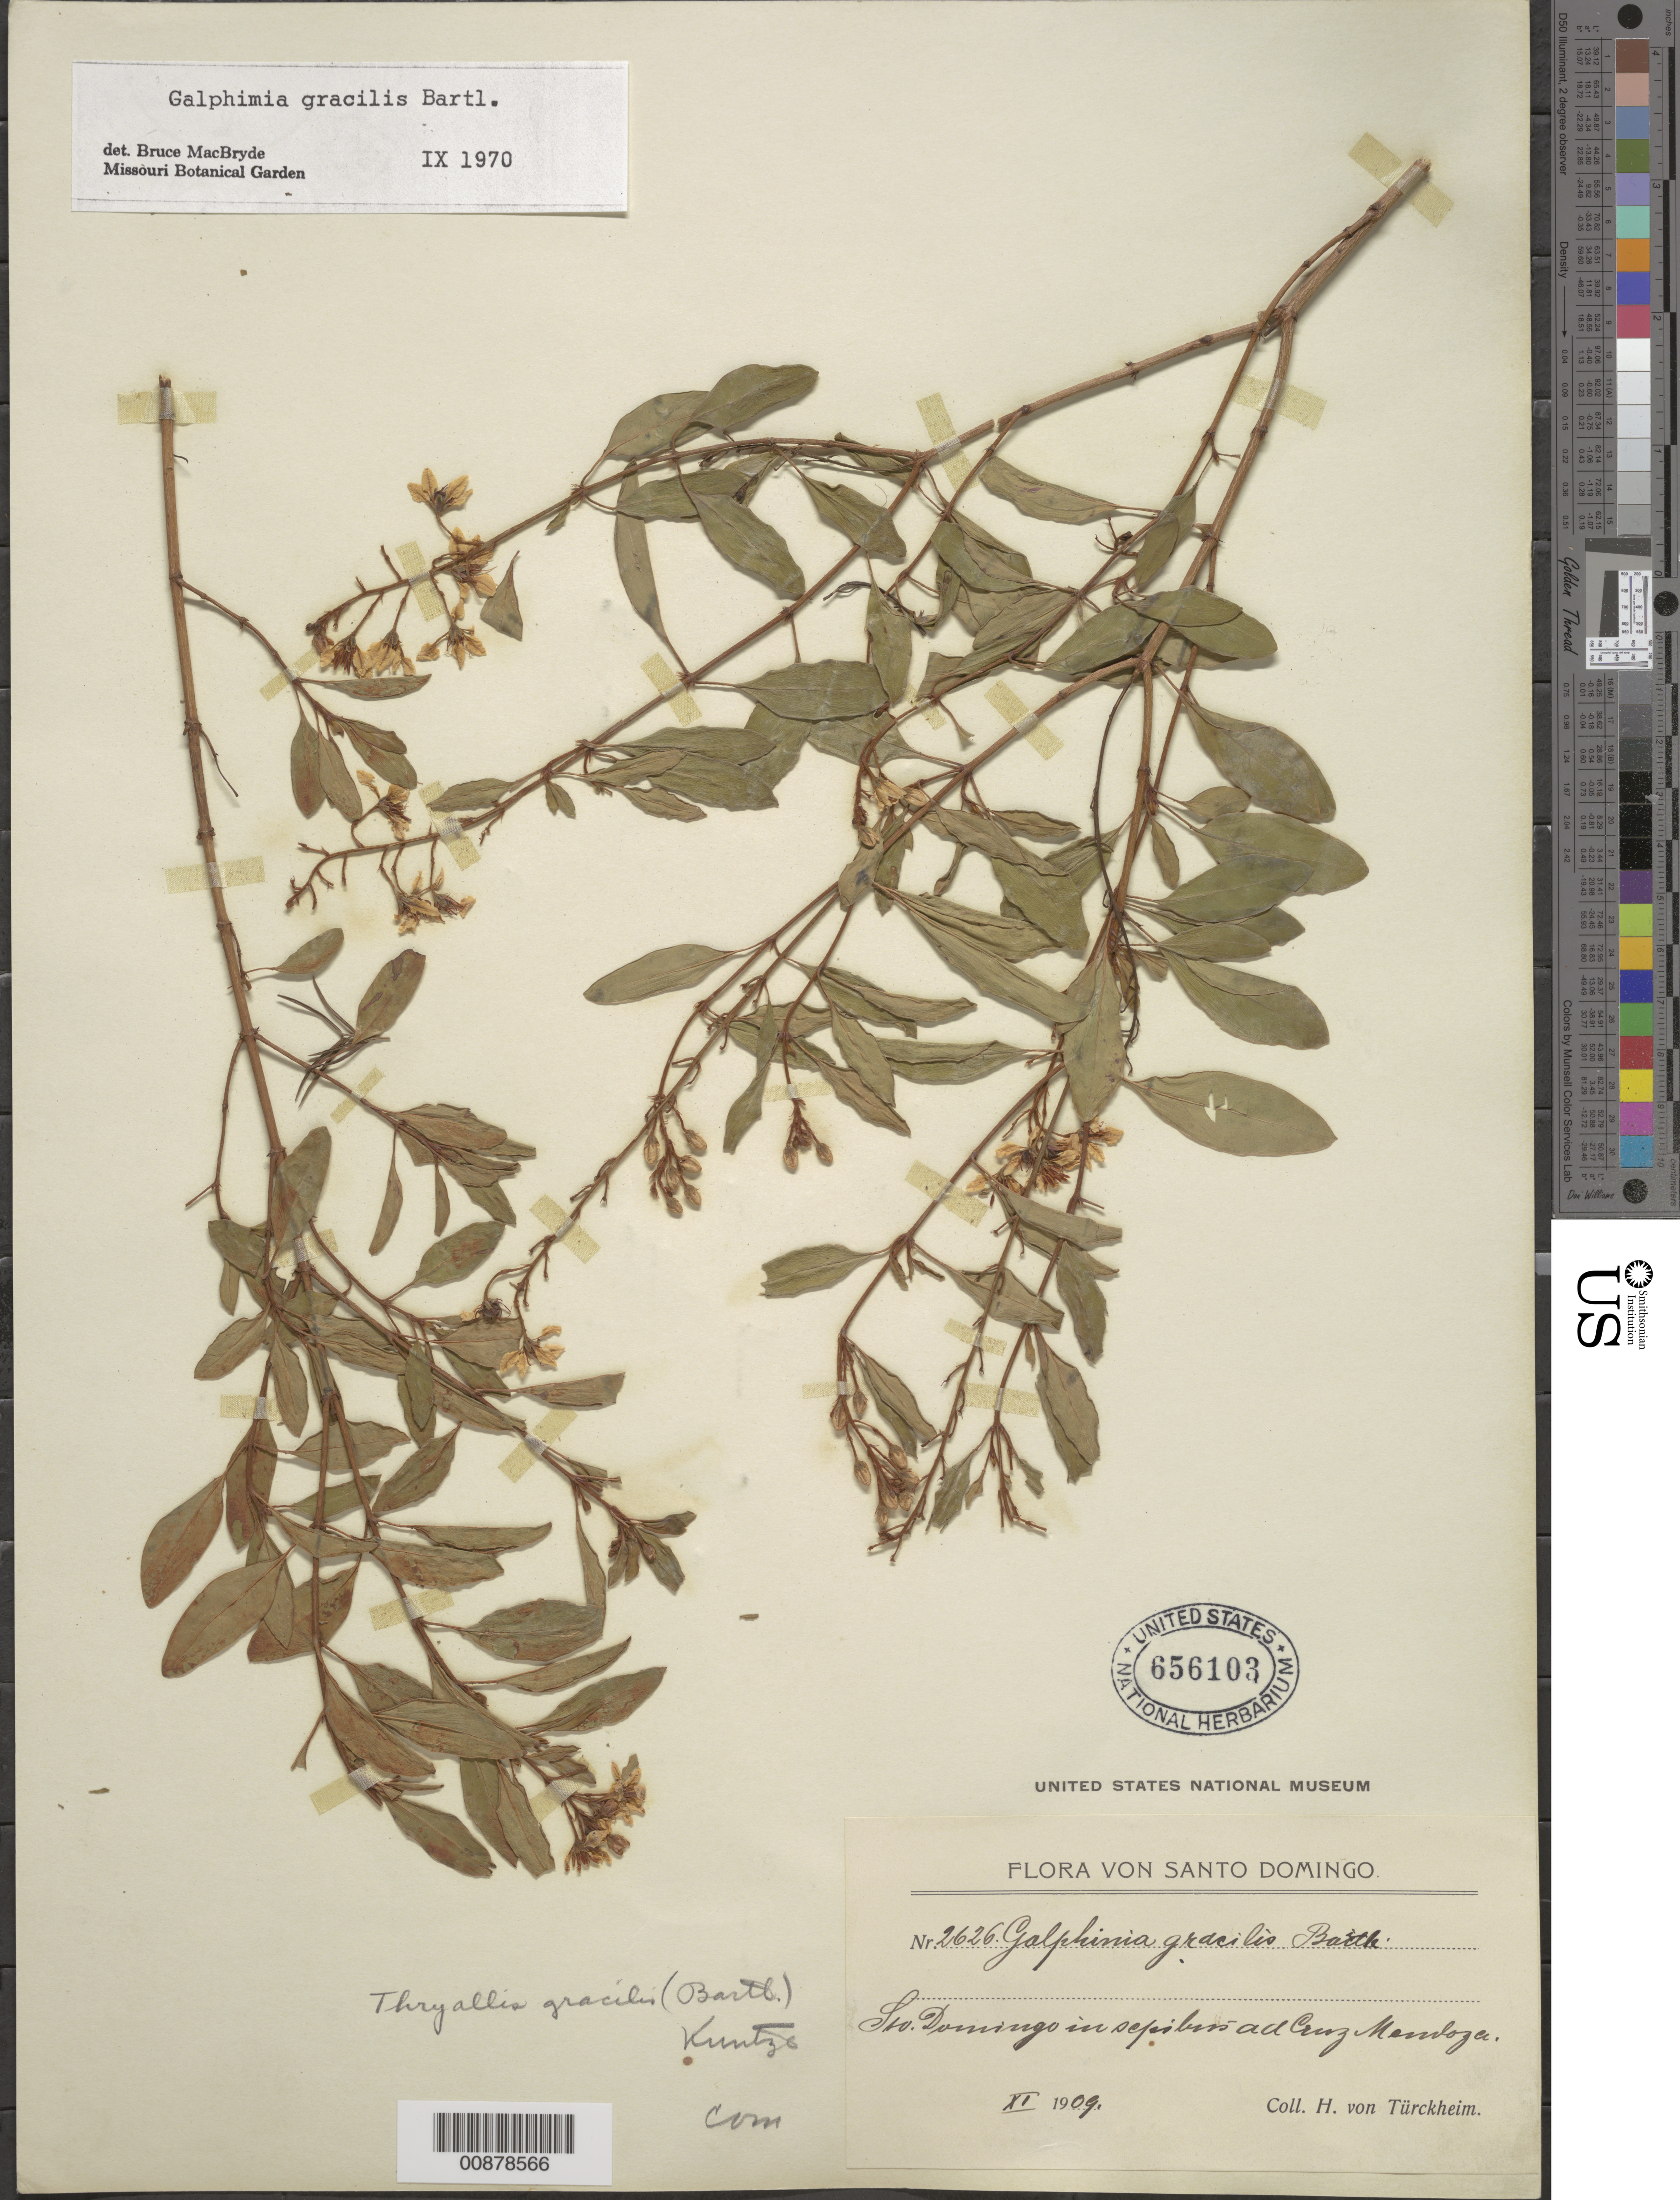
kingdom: Plantae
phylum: Tracheophyta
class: Magnoliopsida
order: Malpighiales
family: Malpighiaceae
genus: Galphimia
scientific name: Galphimia gracilis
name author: Bartl.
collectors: H. von Türckheim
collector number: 2626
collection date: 1909-11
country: Dominican Republic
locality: Santo Domingo. Sto. Domingo in sepibus ad Cruz Mendoza.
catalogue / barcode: US 656103